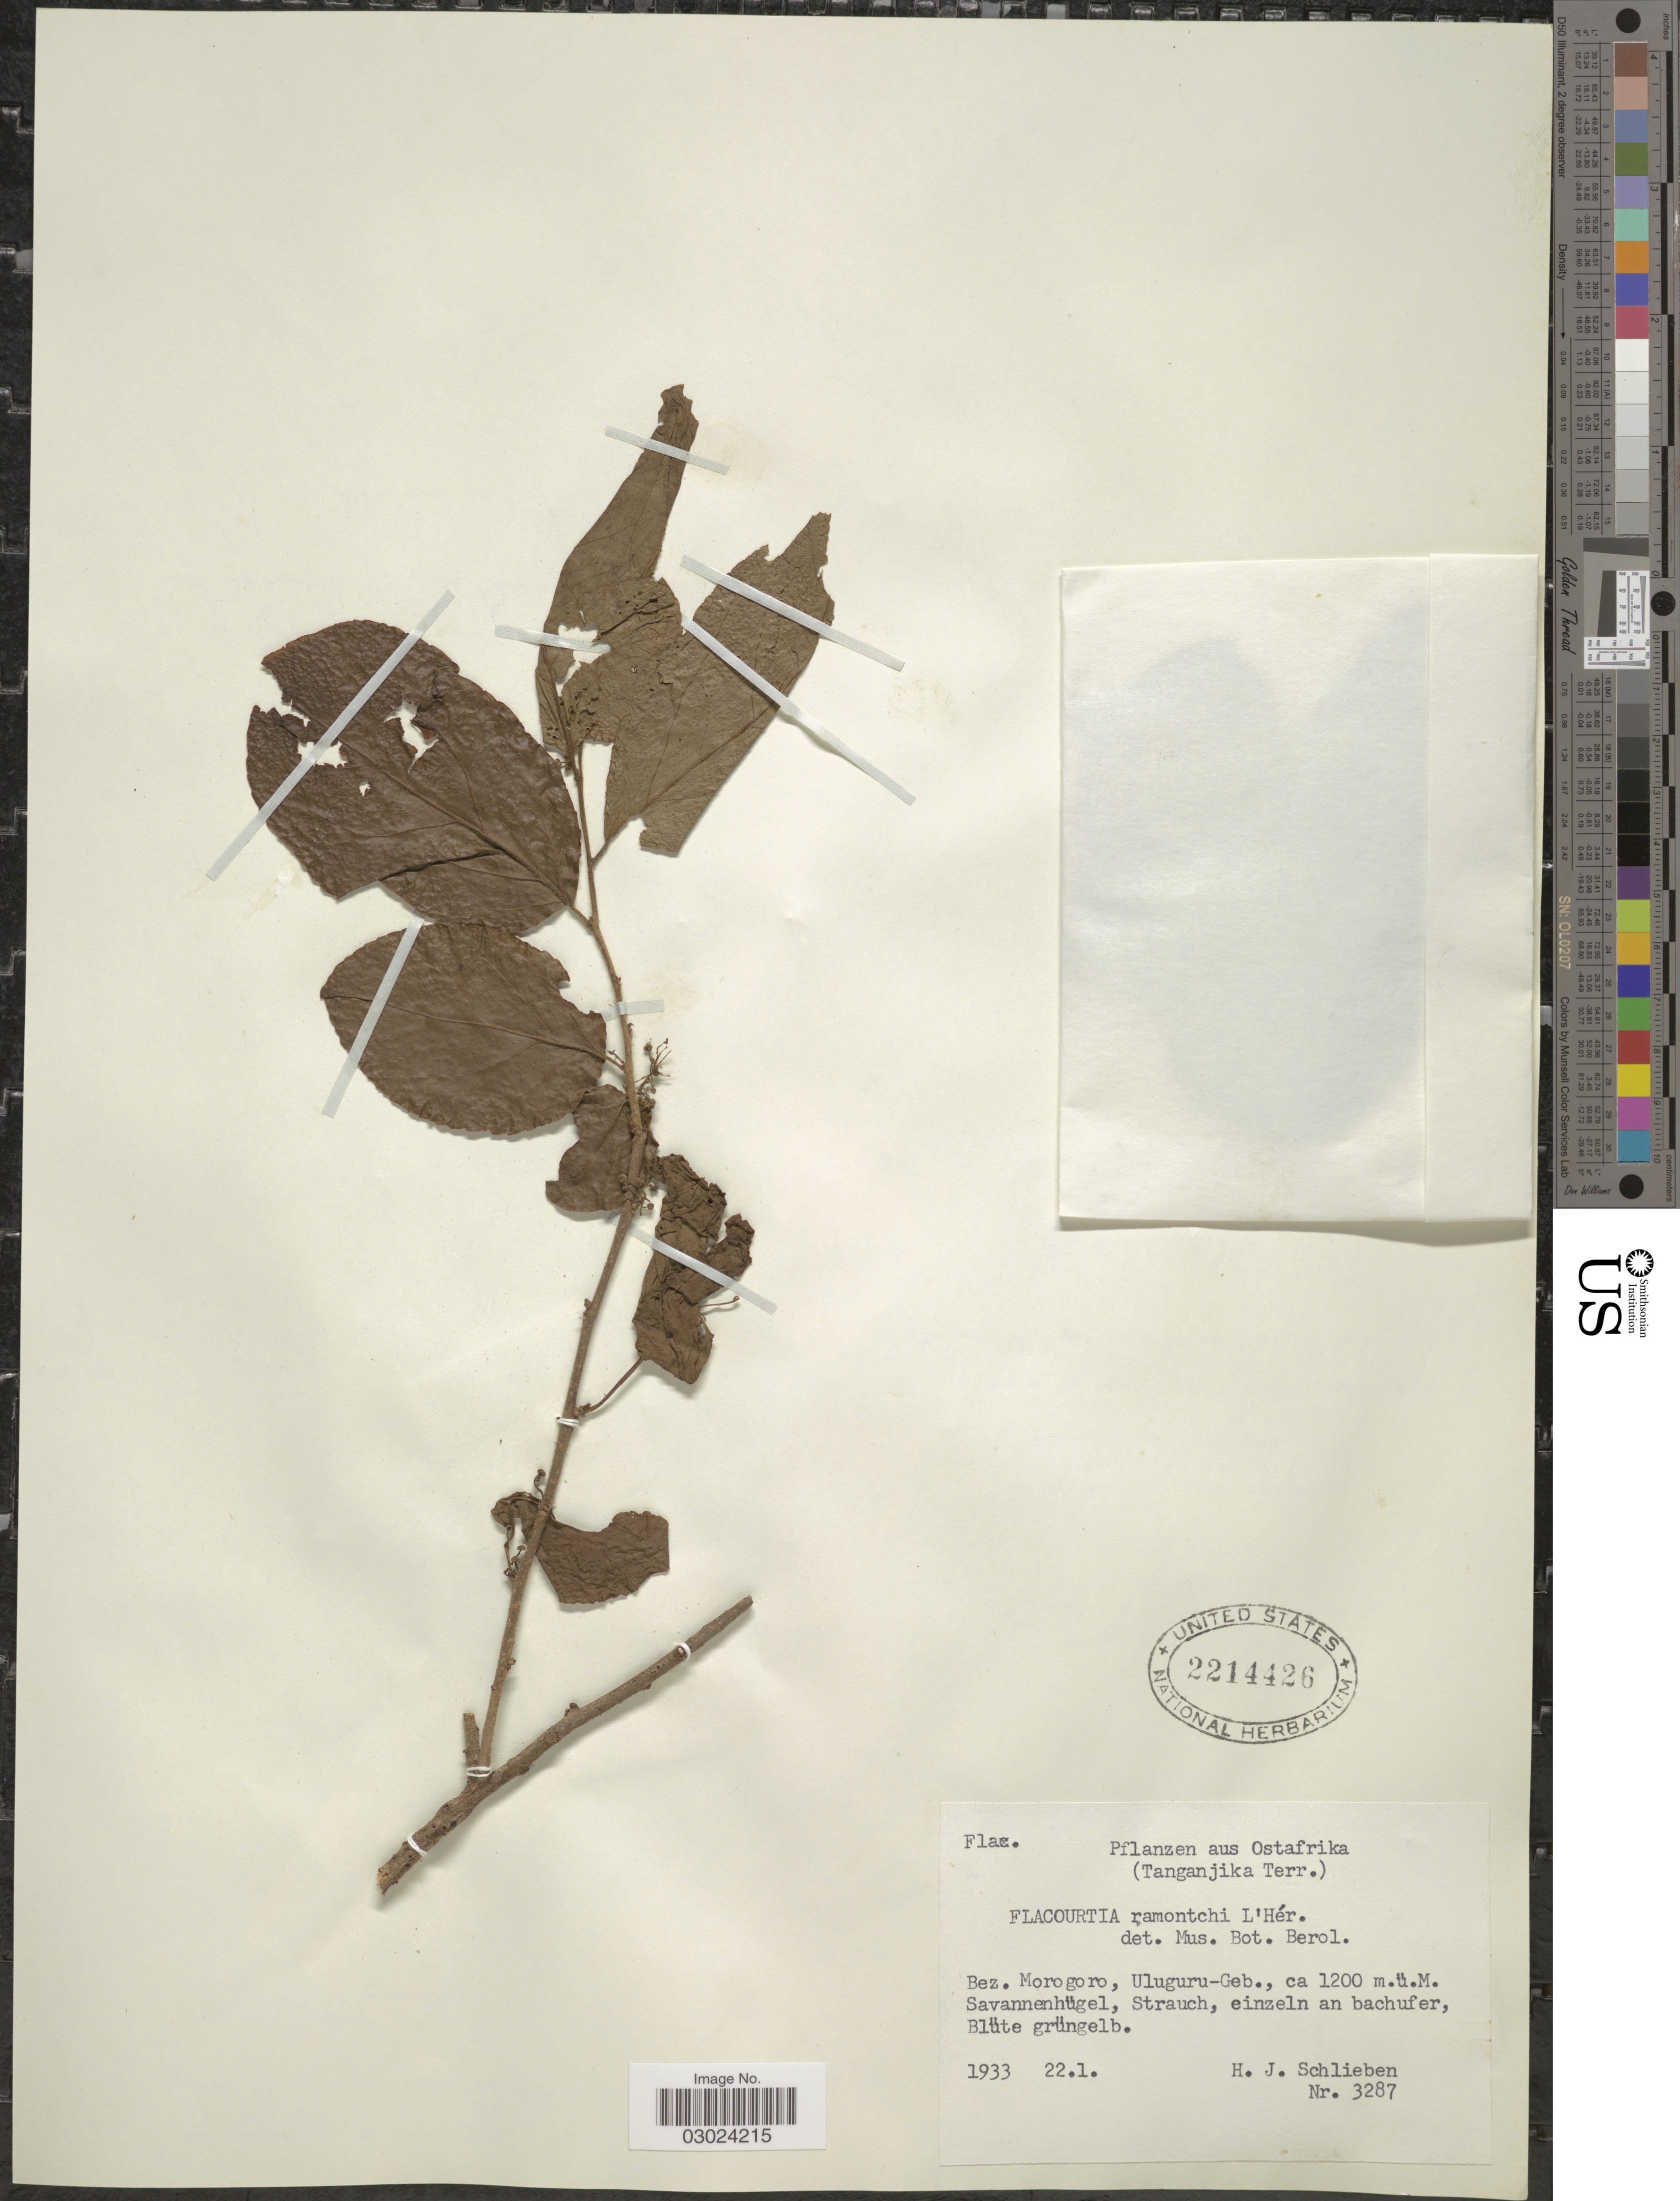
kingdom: Plantae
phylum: Tracheophyta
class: Magnoliopsida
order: Malpighiales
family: Salicaceae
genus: Flacourtia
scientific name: Flacourtia ramontchi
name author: L'Hér.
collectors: H. J. Schlieben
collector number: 3287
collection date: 1933-01-11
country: Tanzania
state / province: Morogoro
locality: Ostafrika (Tanganjika Terr.). Bez. Morogoro, Uluguru-Geb.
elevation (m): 1200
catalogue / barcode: US 2214426